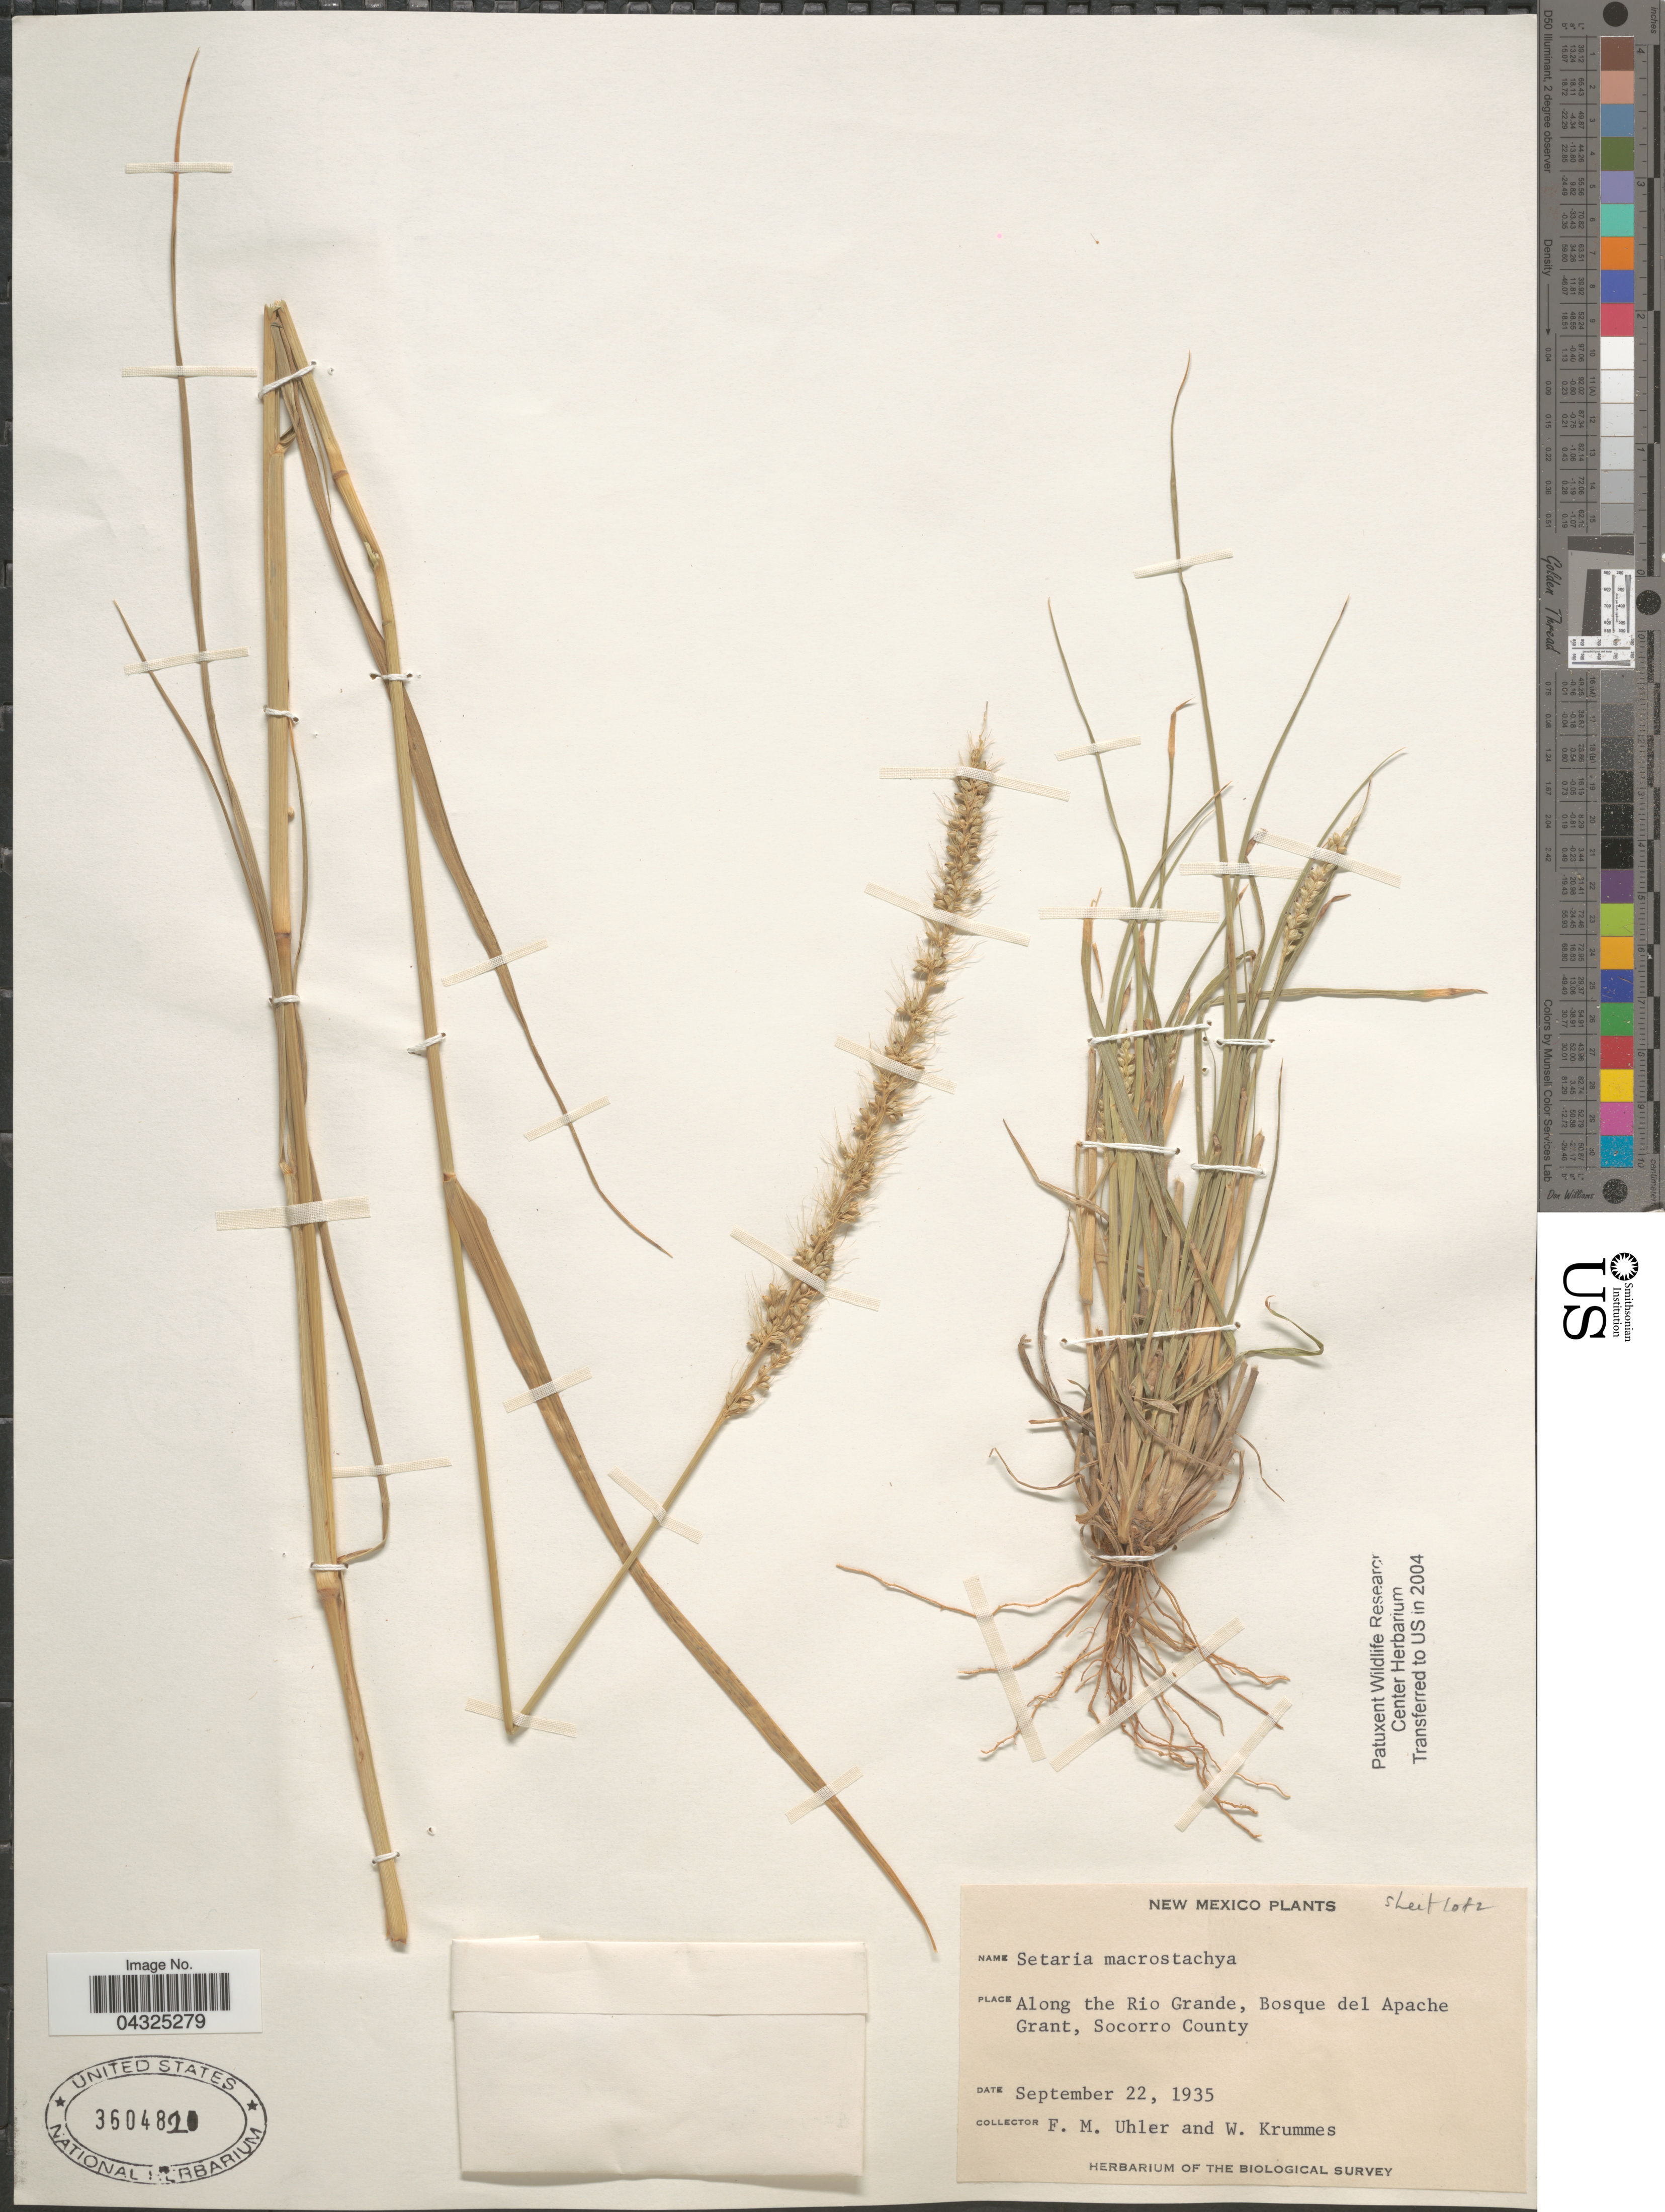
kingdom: Plantae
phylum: Tracheophyta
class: Liliopsida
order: Poales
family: Poaceae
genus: Setaria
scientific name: Setaria macrostachya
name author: Kunth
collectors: F. M. Uhler & W. Krummes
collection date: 1935-09-22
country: United States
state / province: New Mexico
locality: Along the Rio Grande, Bosque del Apache Grant, Socorro County. Biological Survey.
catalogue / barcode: US 3604820